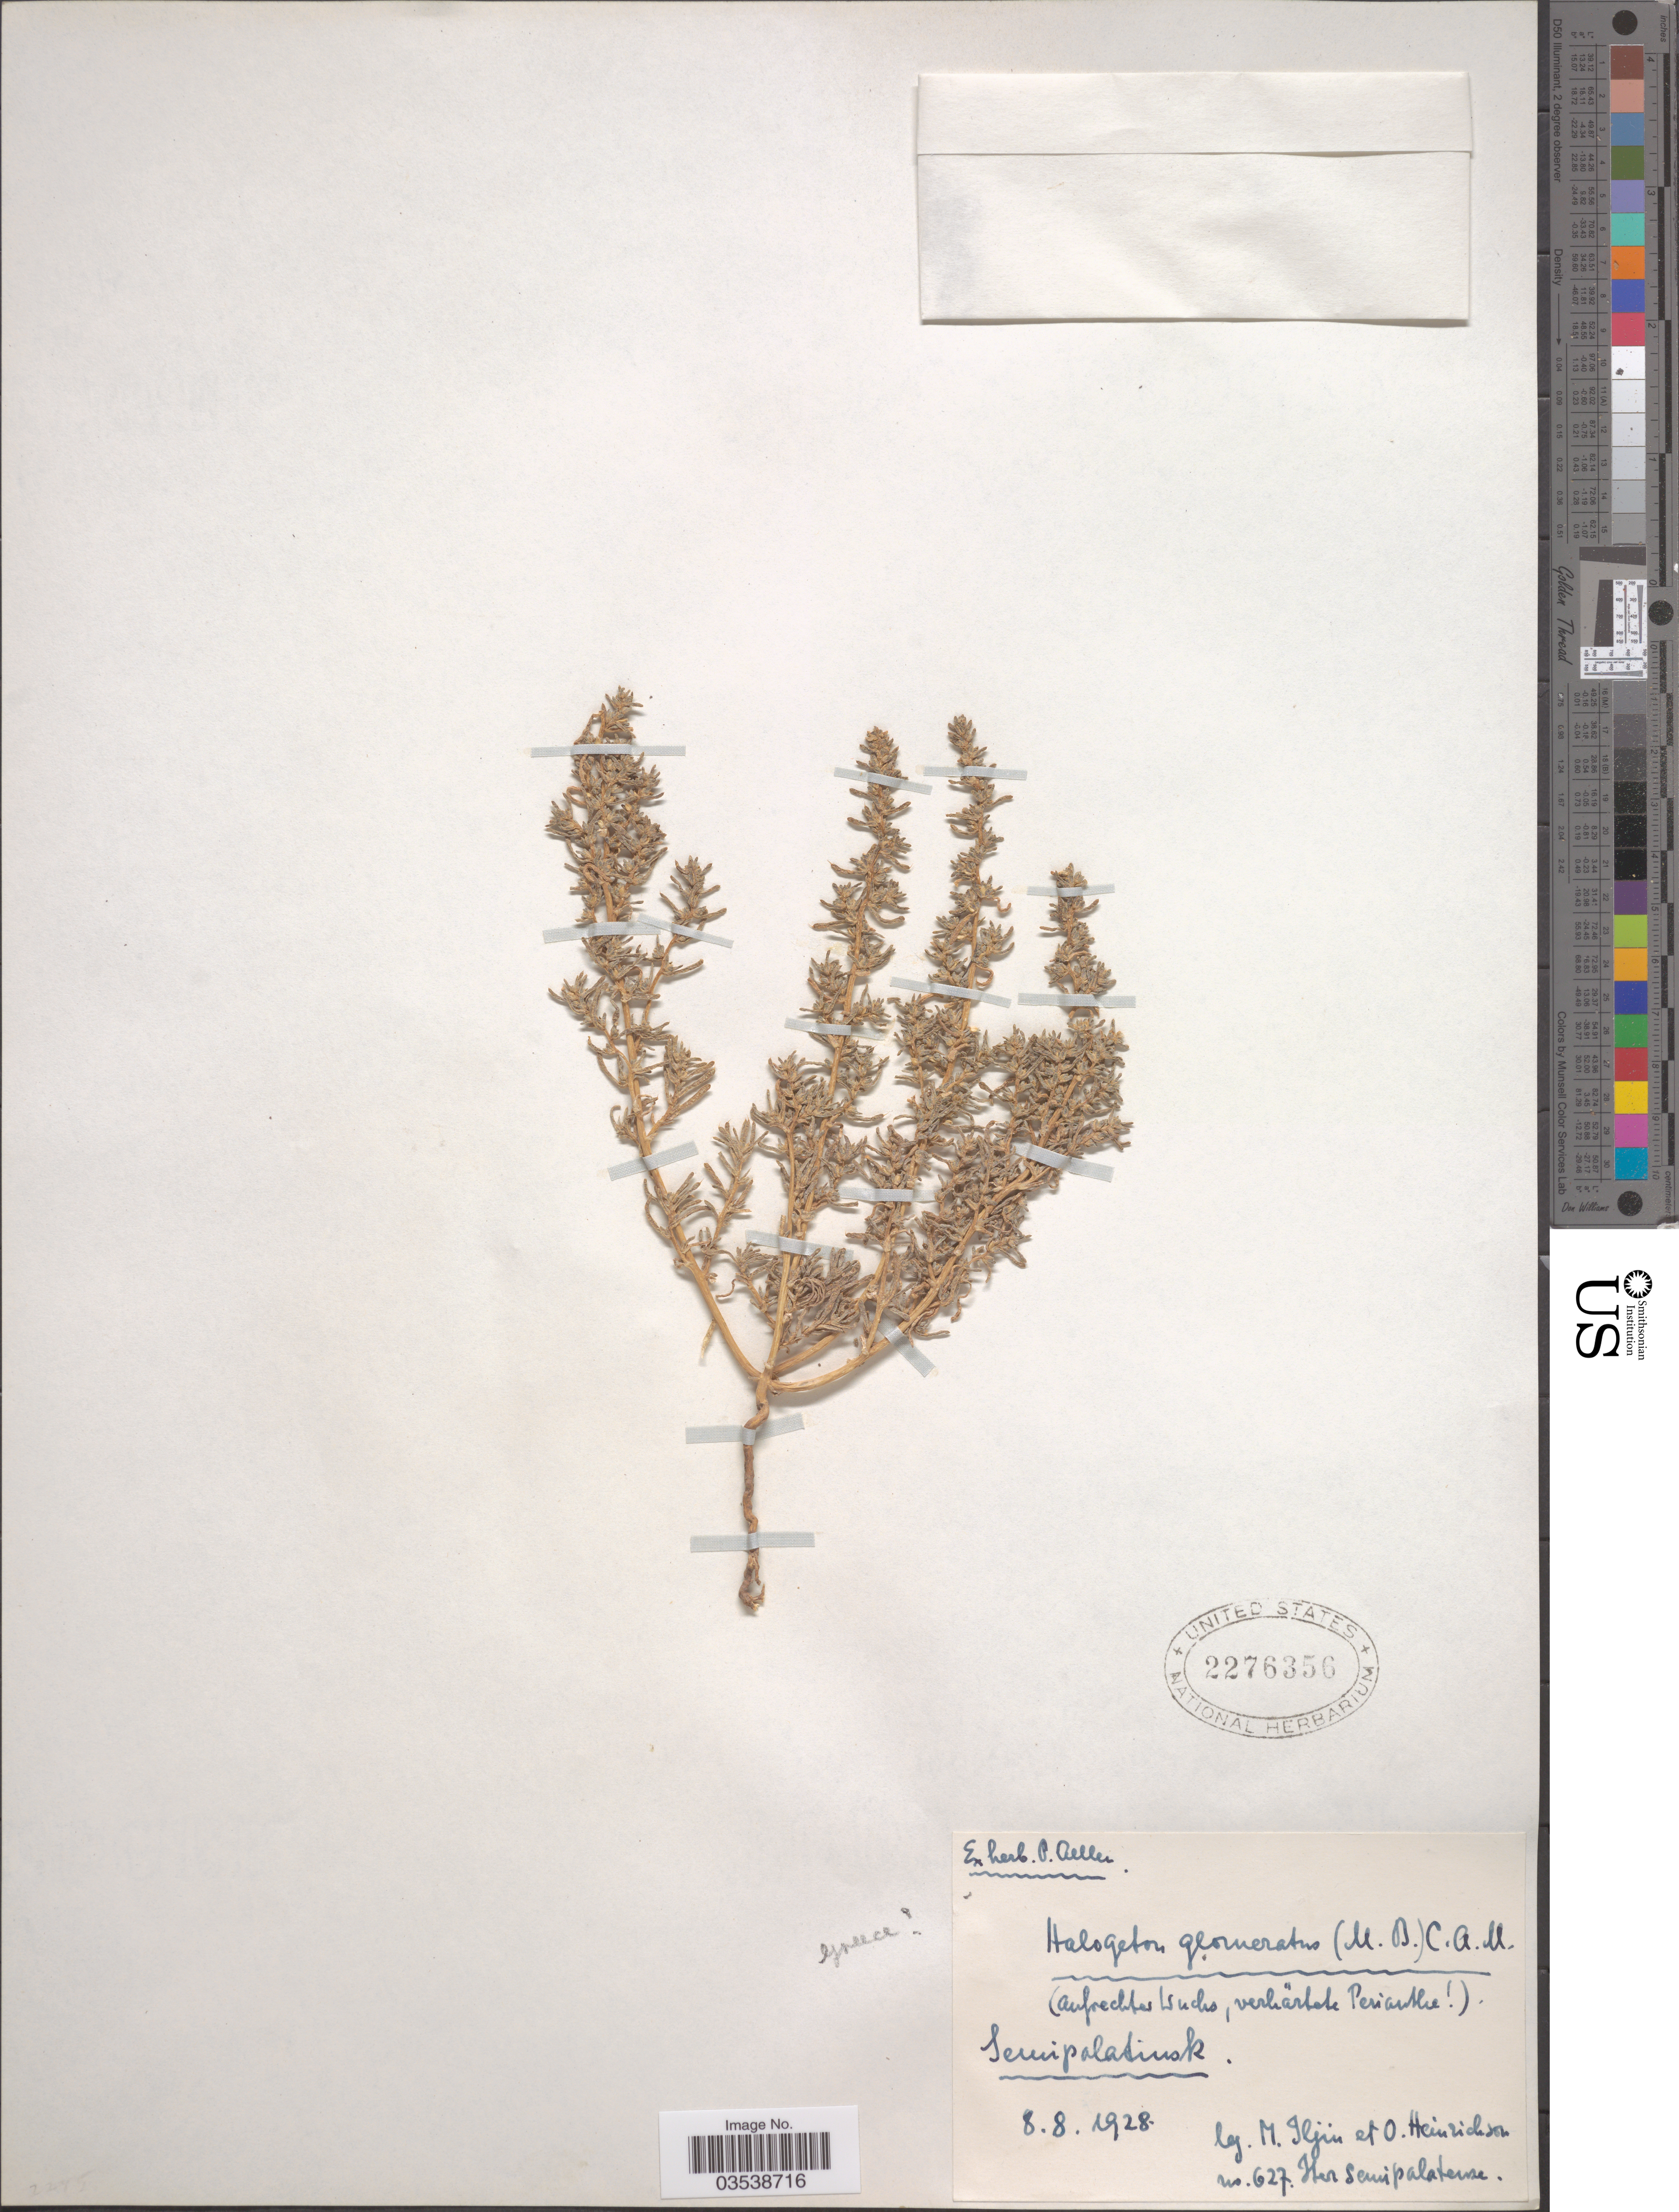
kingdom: Plantae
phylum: Tracheophyta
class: Magnoliopsida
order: Caryophyllales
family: Amaranthaceae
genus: Halogeton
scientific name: Halogeton glomeratus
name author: (M. Bieb.) C.A. Mey.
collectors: M. Iljin & O. Heinrichson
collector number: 627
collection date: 1928-08-08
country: Kazakhstan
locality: Semipalatinsk. Iter Semipalatense.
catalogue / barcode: US 2276356